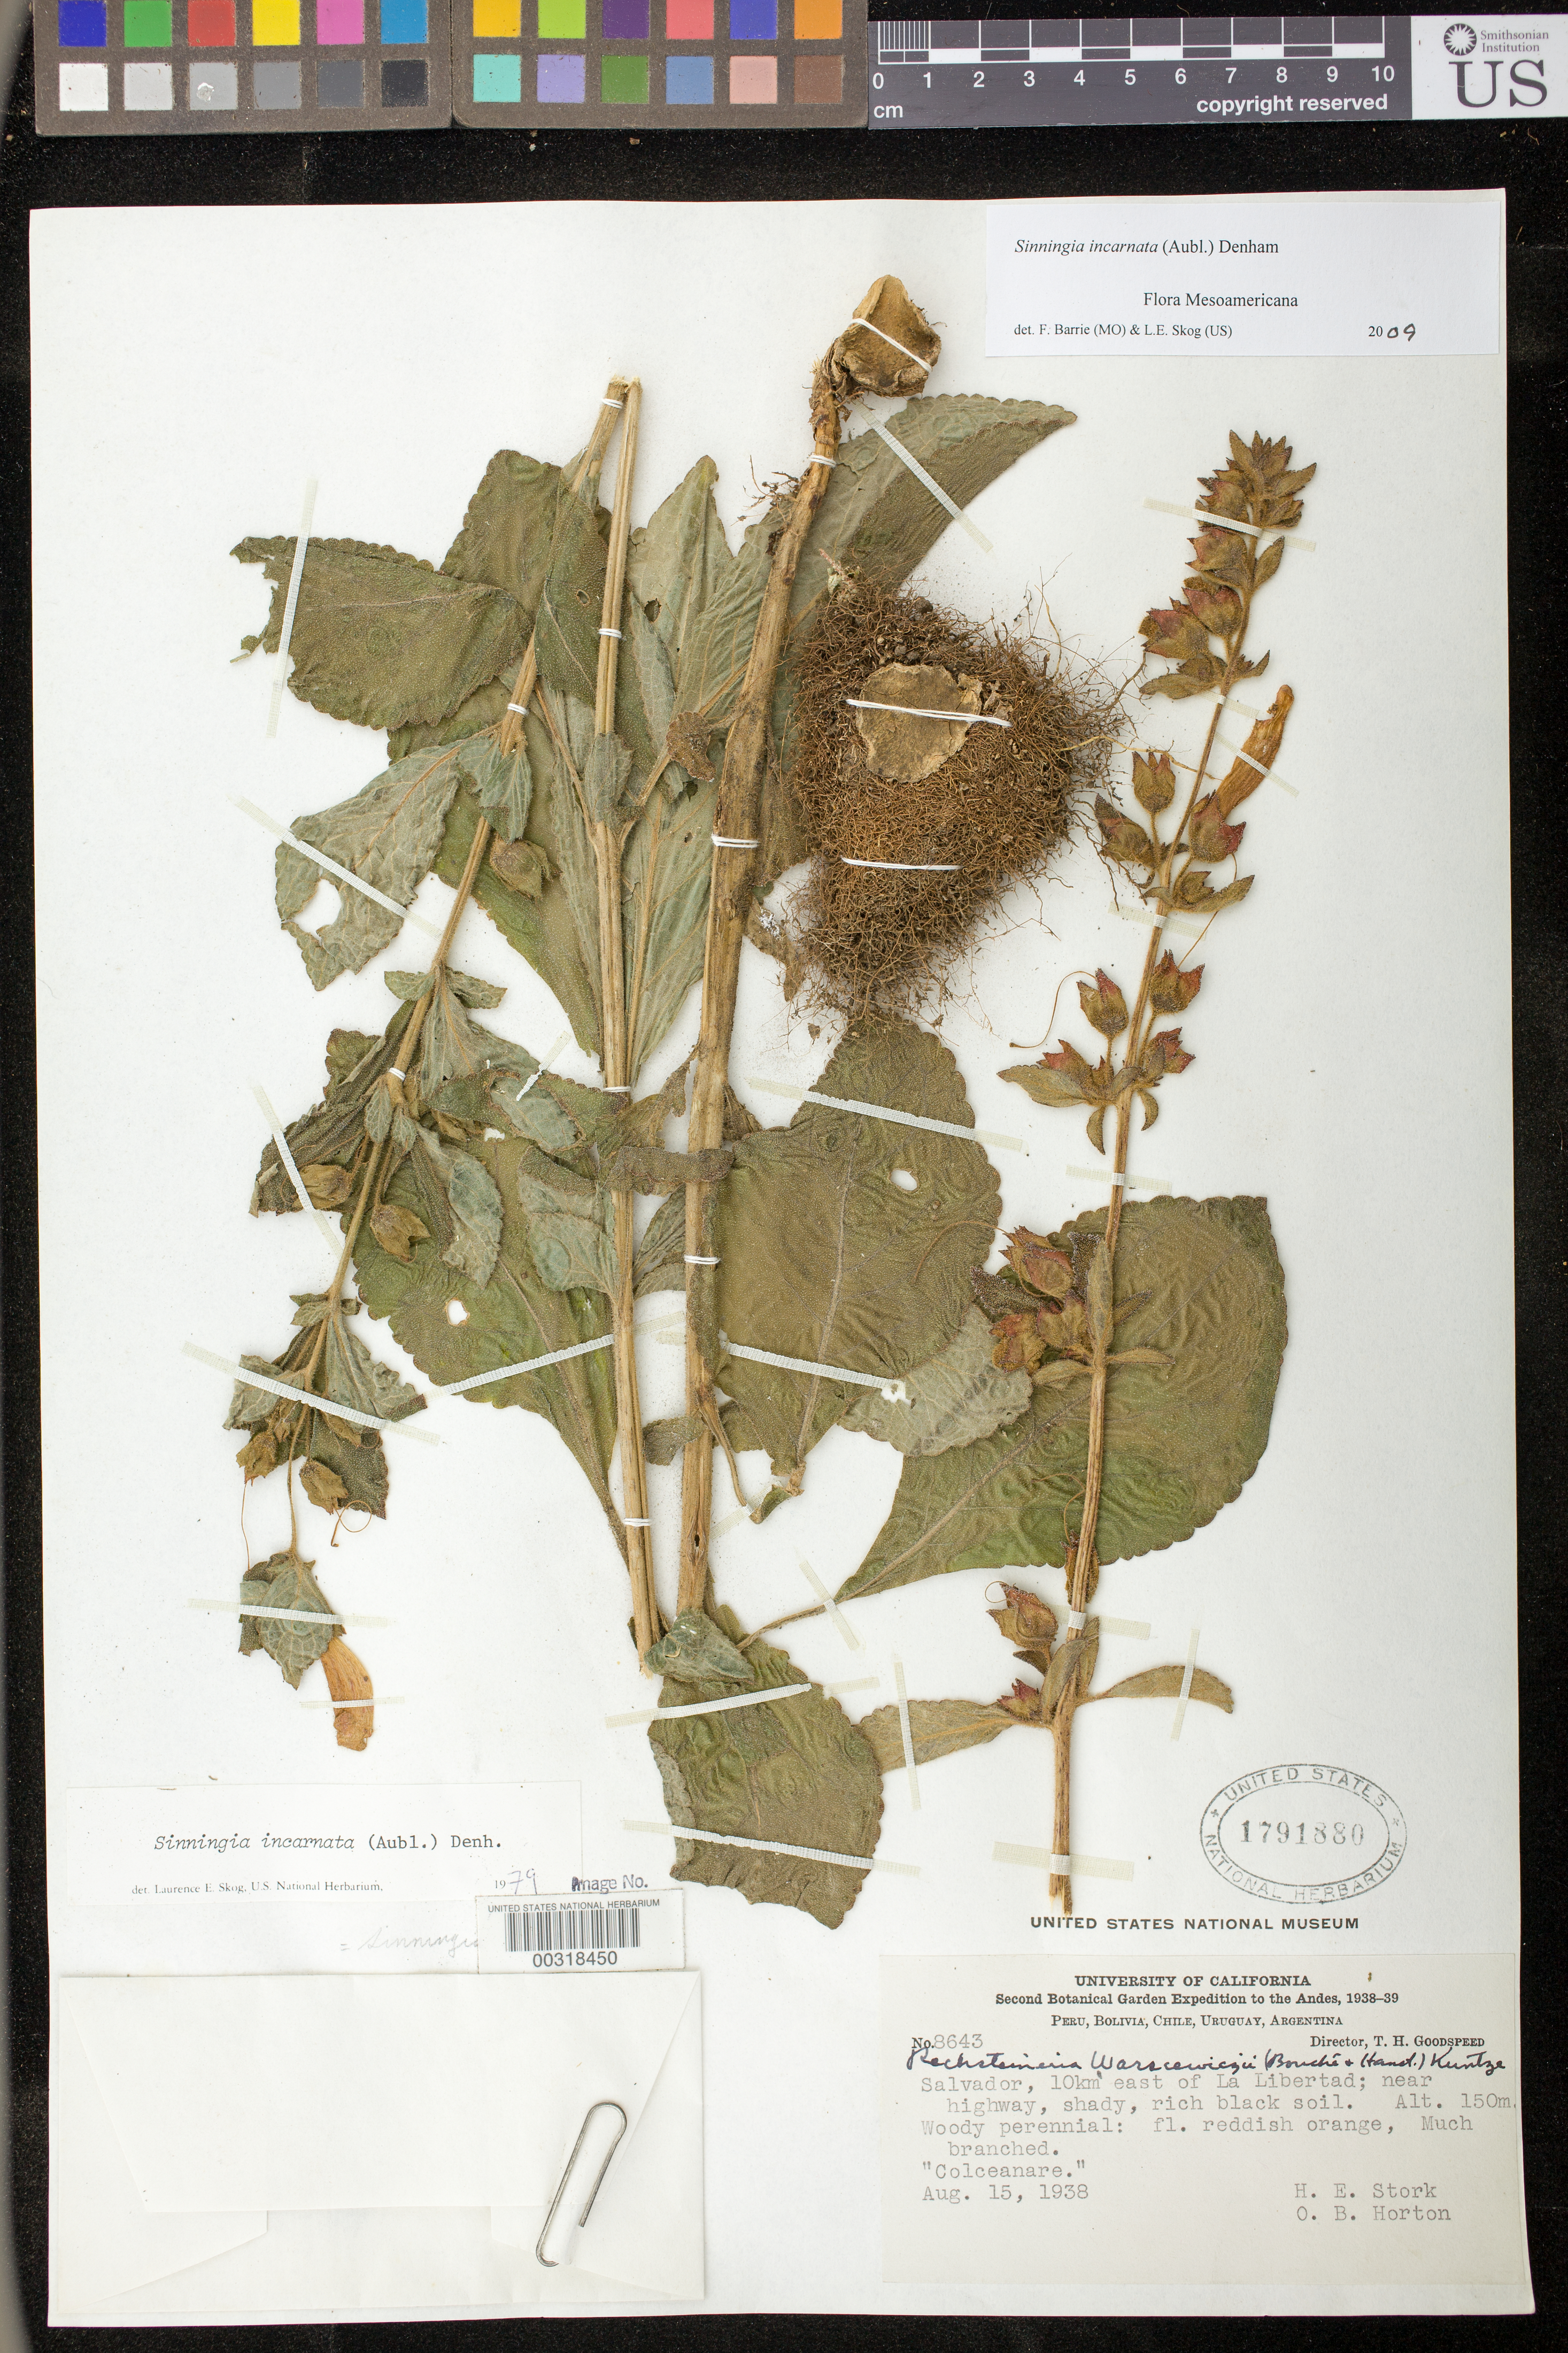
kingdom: Plantae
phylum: Tracheophyta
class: Magnoliopsida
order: Lamiales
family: Gesneriaceae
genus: Sinningia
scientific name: Sinningia incarnata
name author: (Aubl.) D.L. Denham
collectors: H. E. Stork & O. B. Horton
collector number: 8643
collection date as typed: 15 Aug 1938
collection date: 1938-08-15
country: El Salvador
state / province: La Libertad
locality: Salvador, 10 km E of La Libertad, near highway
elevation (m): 150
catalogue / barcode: US 1791880